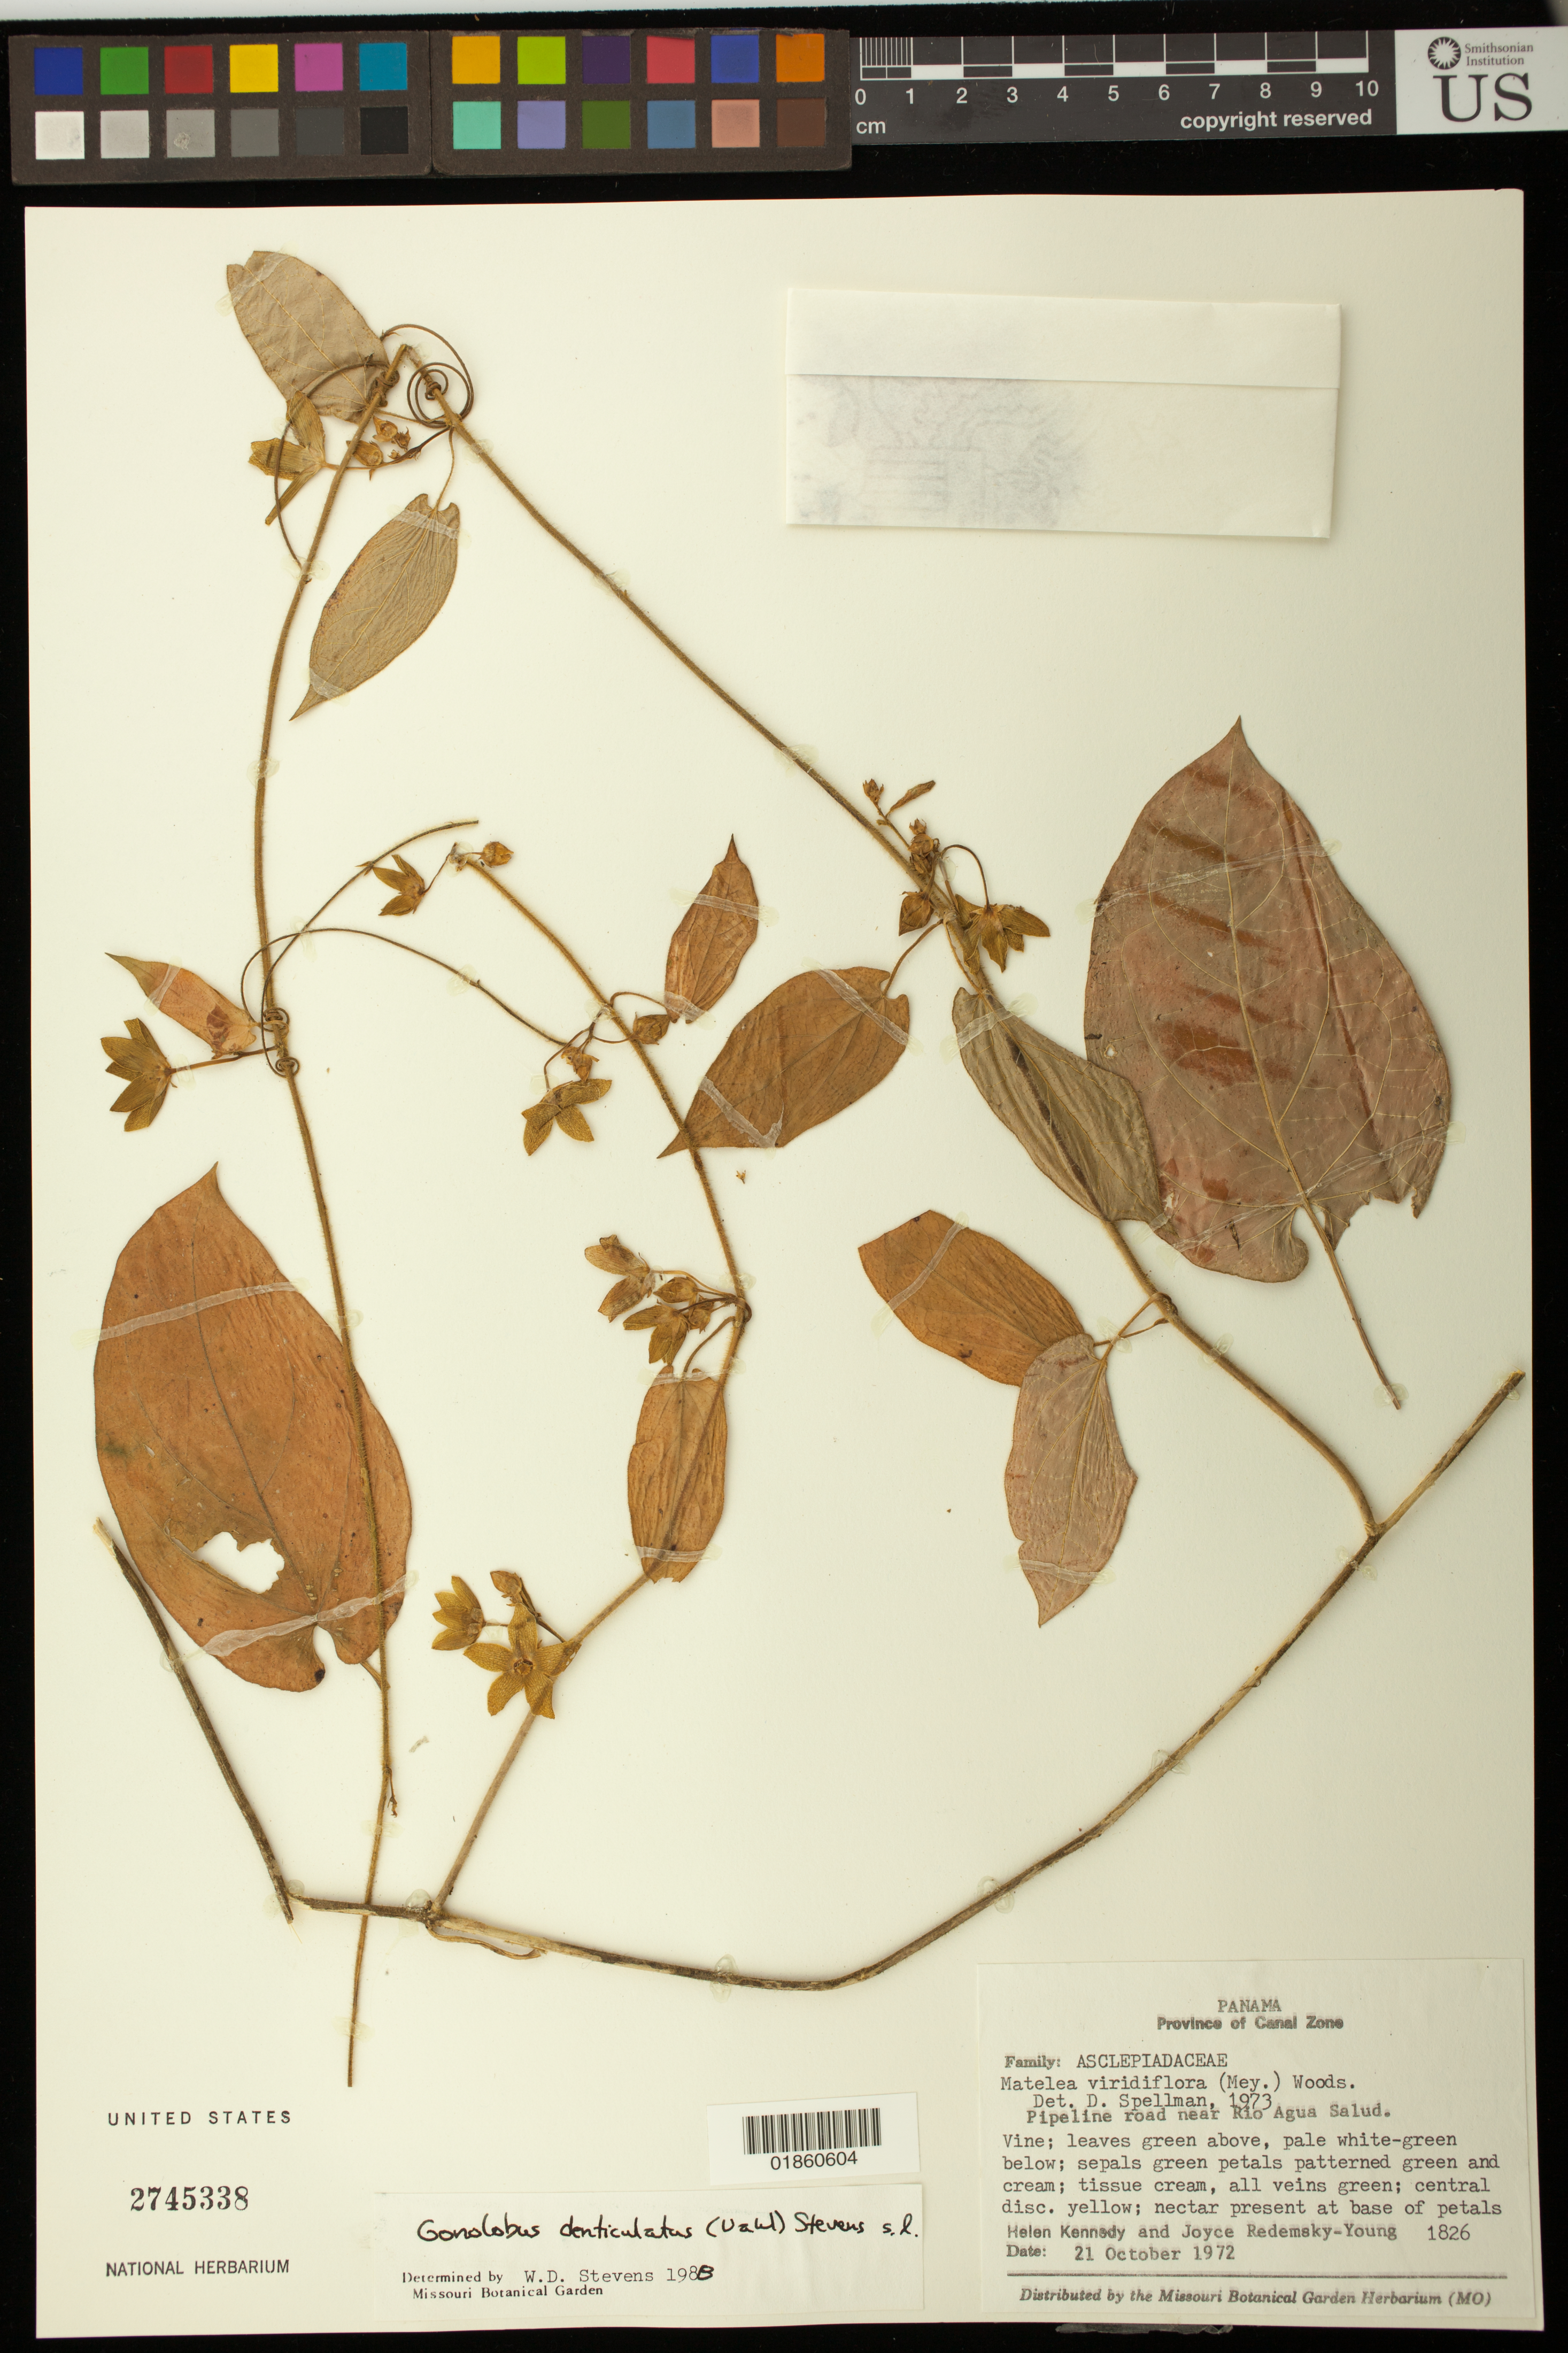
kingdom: Plantae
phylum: Tracheophyta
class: Magnoliopsida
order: Gentianales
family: Apocynaceae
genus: Gonolobus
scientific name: Gonolobus denticulatus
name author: (Vahl) W.D. Stevens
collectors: H. Kennedy & J. Redemsky-Young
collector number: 1826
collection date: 1972-10-21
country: Panama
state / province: Colón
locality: Province of Canal Zone. Pipeline road near Rio Agua Salud.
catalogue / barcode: US 2745338